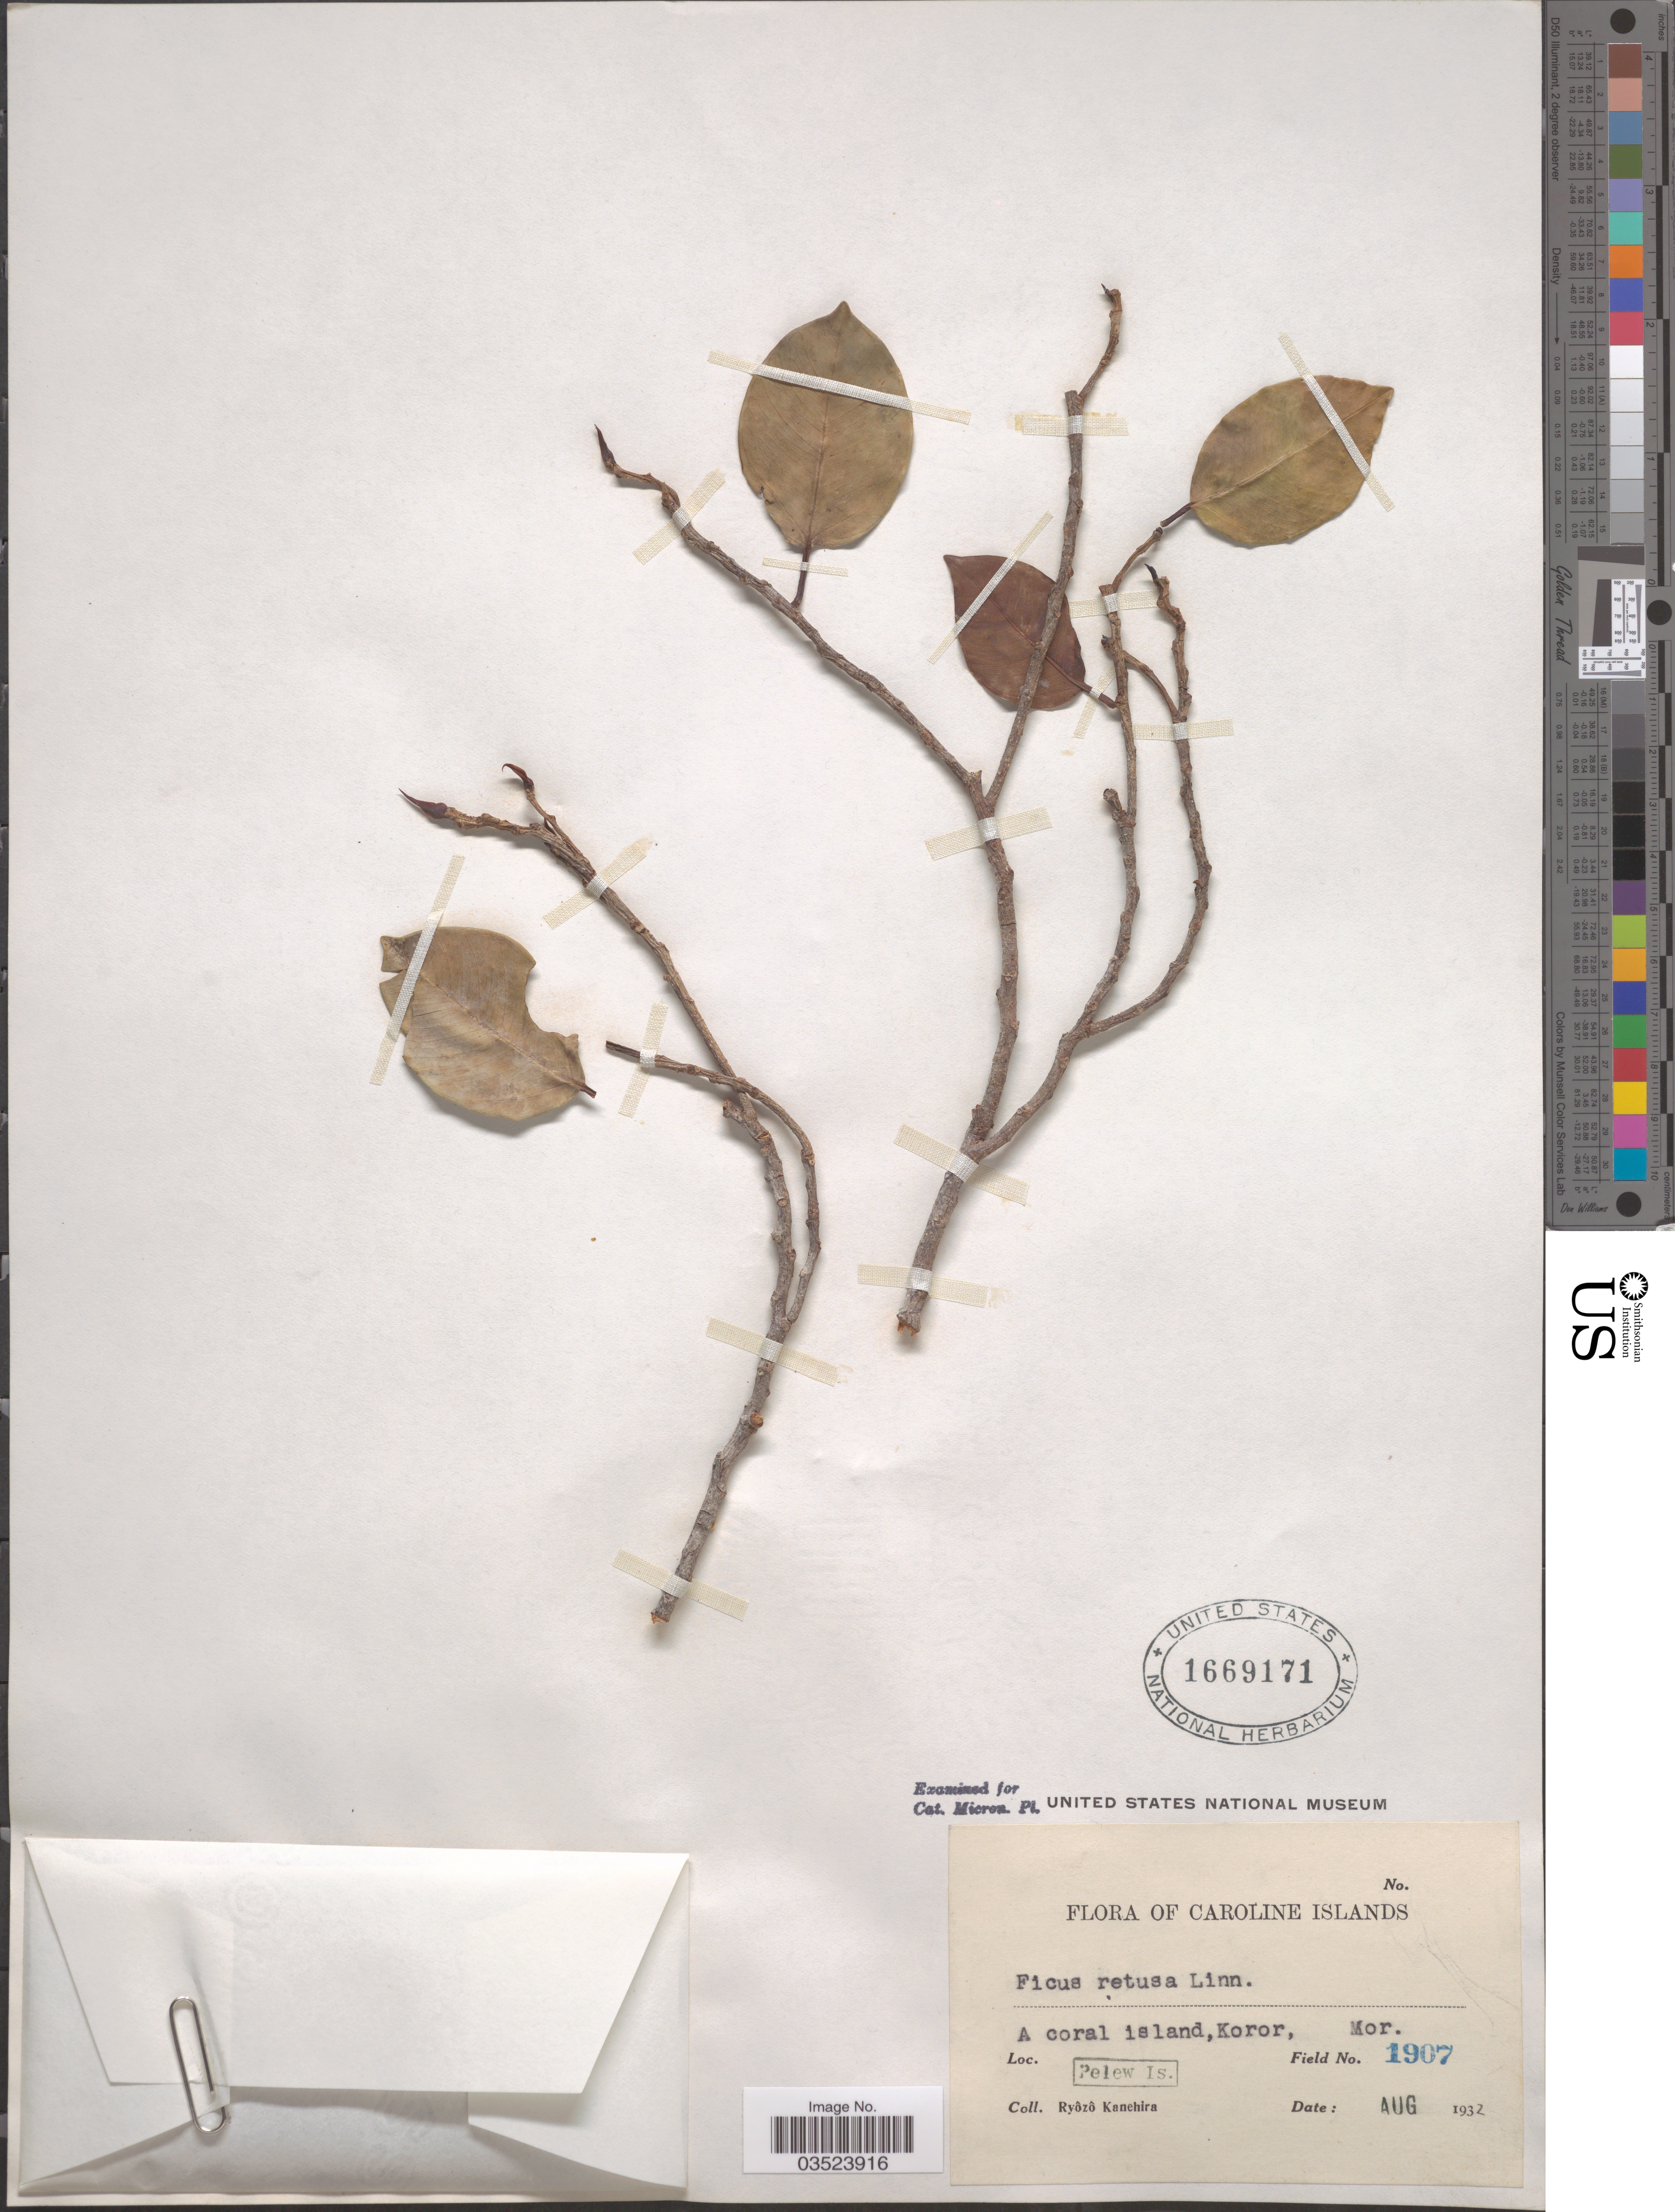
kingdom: Plantae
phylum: Tracheophyta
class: Magnoliopsida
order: Rosales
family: Moraceae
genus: Ficus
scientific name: Ficus microcarpa var. latifolia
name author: (Miq.) Corner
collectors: R. Kanehira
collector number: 1907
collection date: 1932-08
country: Palau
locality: Caroline Islands. A coral island, Koror. Pelew Is.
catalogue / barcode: US 1669171